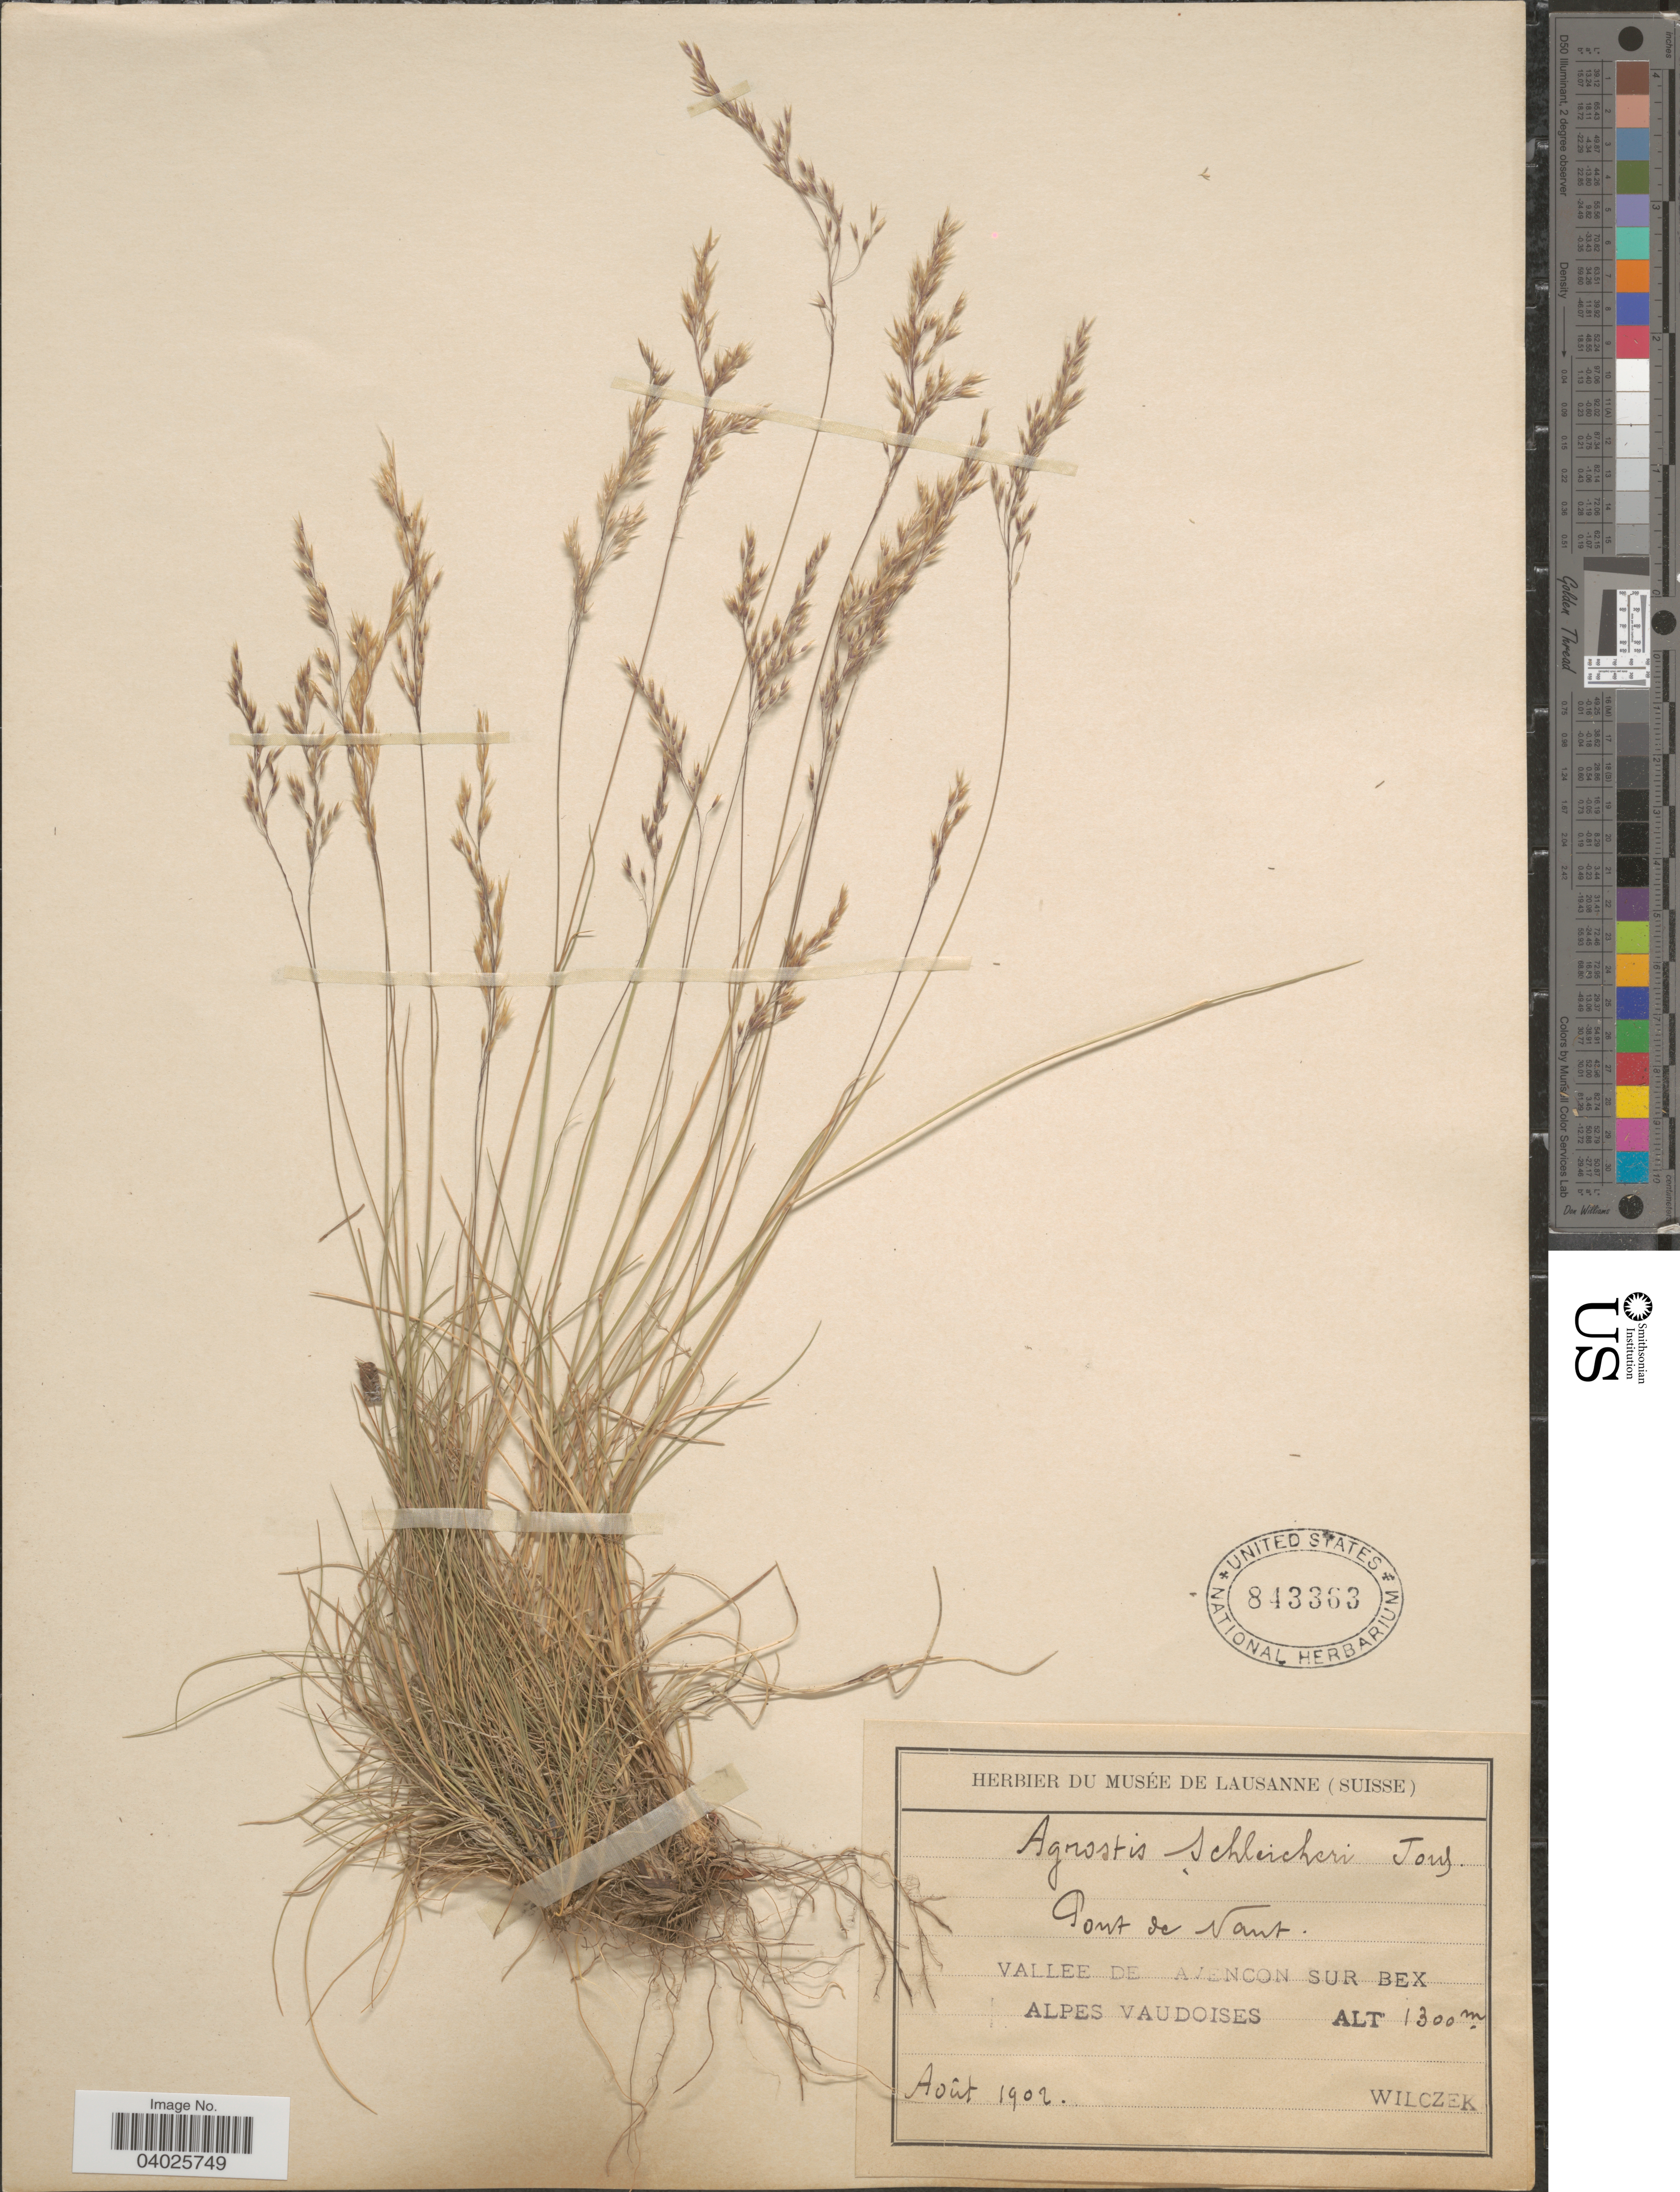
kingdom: Plantae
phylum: Tracheophyta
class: Liliopsida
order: Poales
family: Poaceae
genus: Alpagrostis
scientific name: Alpagrostis schleicheri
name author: (Jord. & Verl.) P.M. Peterson et al.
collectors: Wilczek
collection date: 1902-08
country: Switzerland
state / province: Vaud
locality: Pont de Vaud. Vallee de Avencon Sur Bex. Alpes Vaudoises.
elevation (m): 1300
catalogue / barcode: US 843363